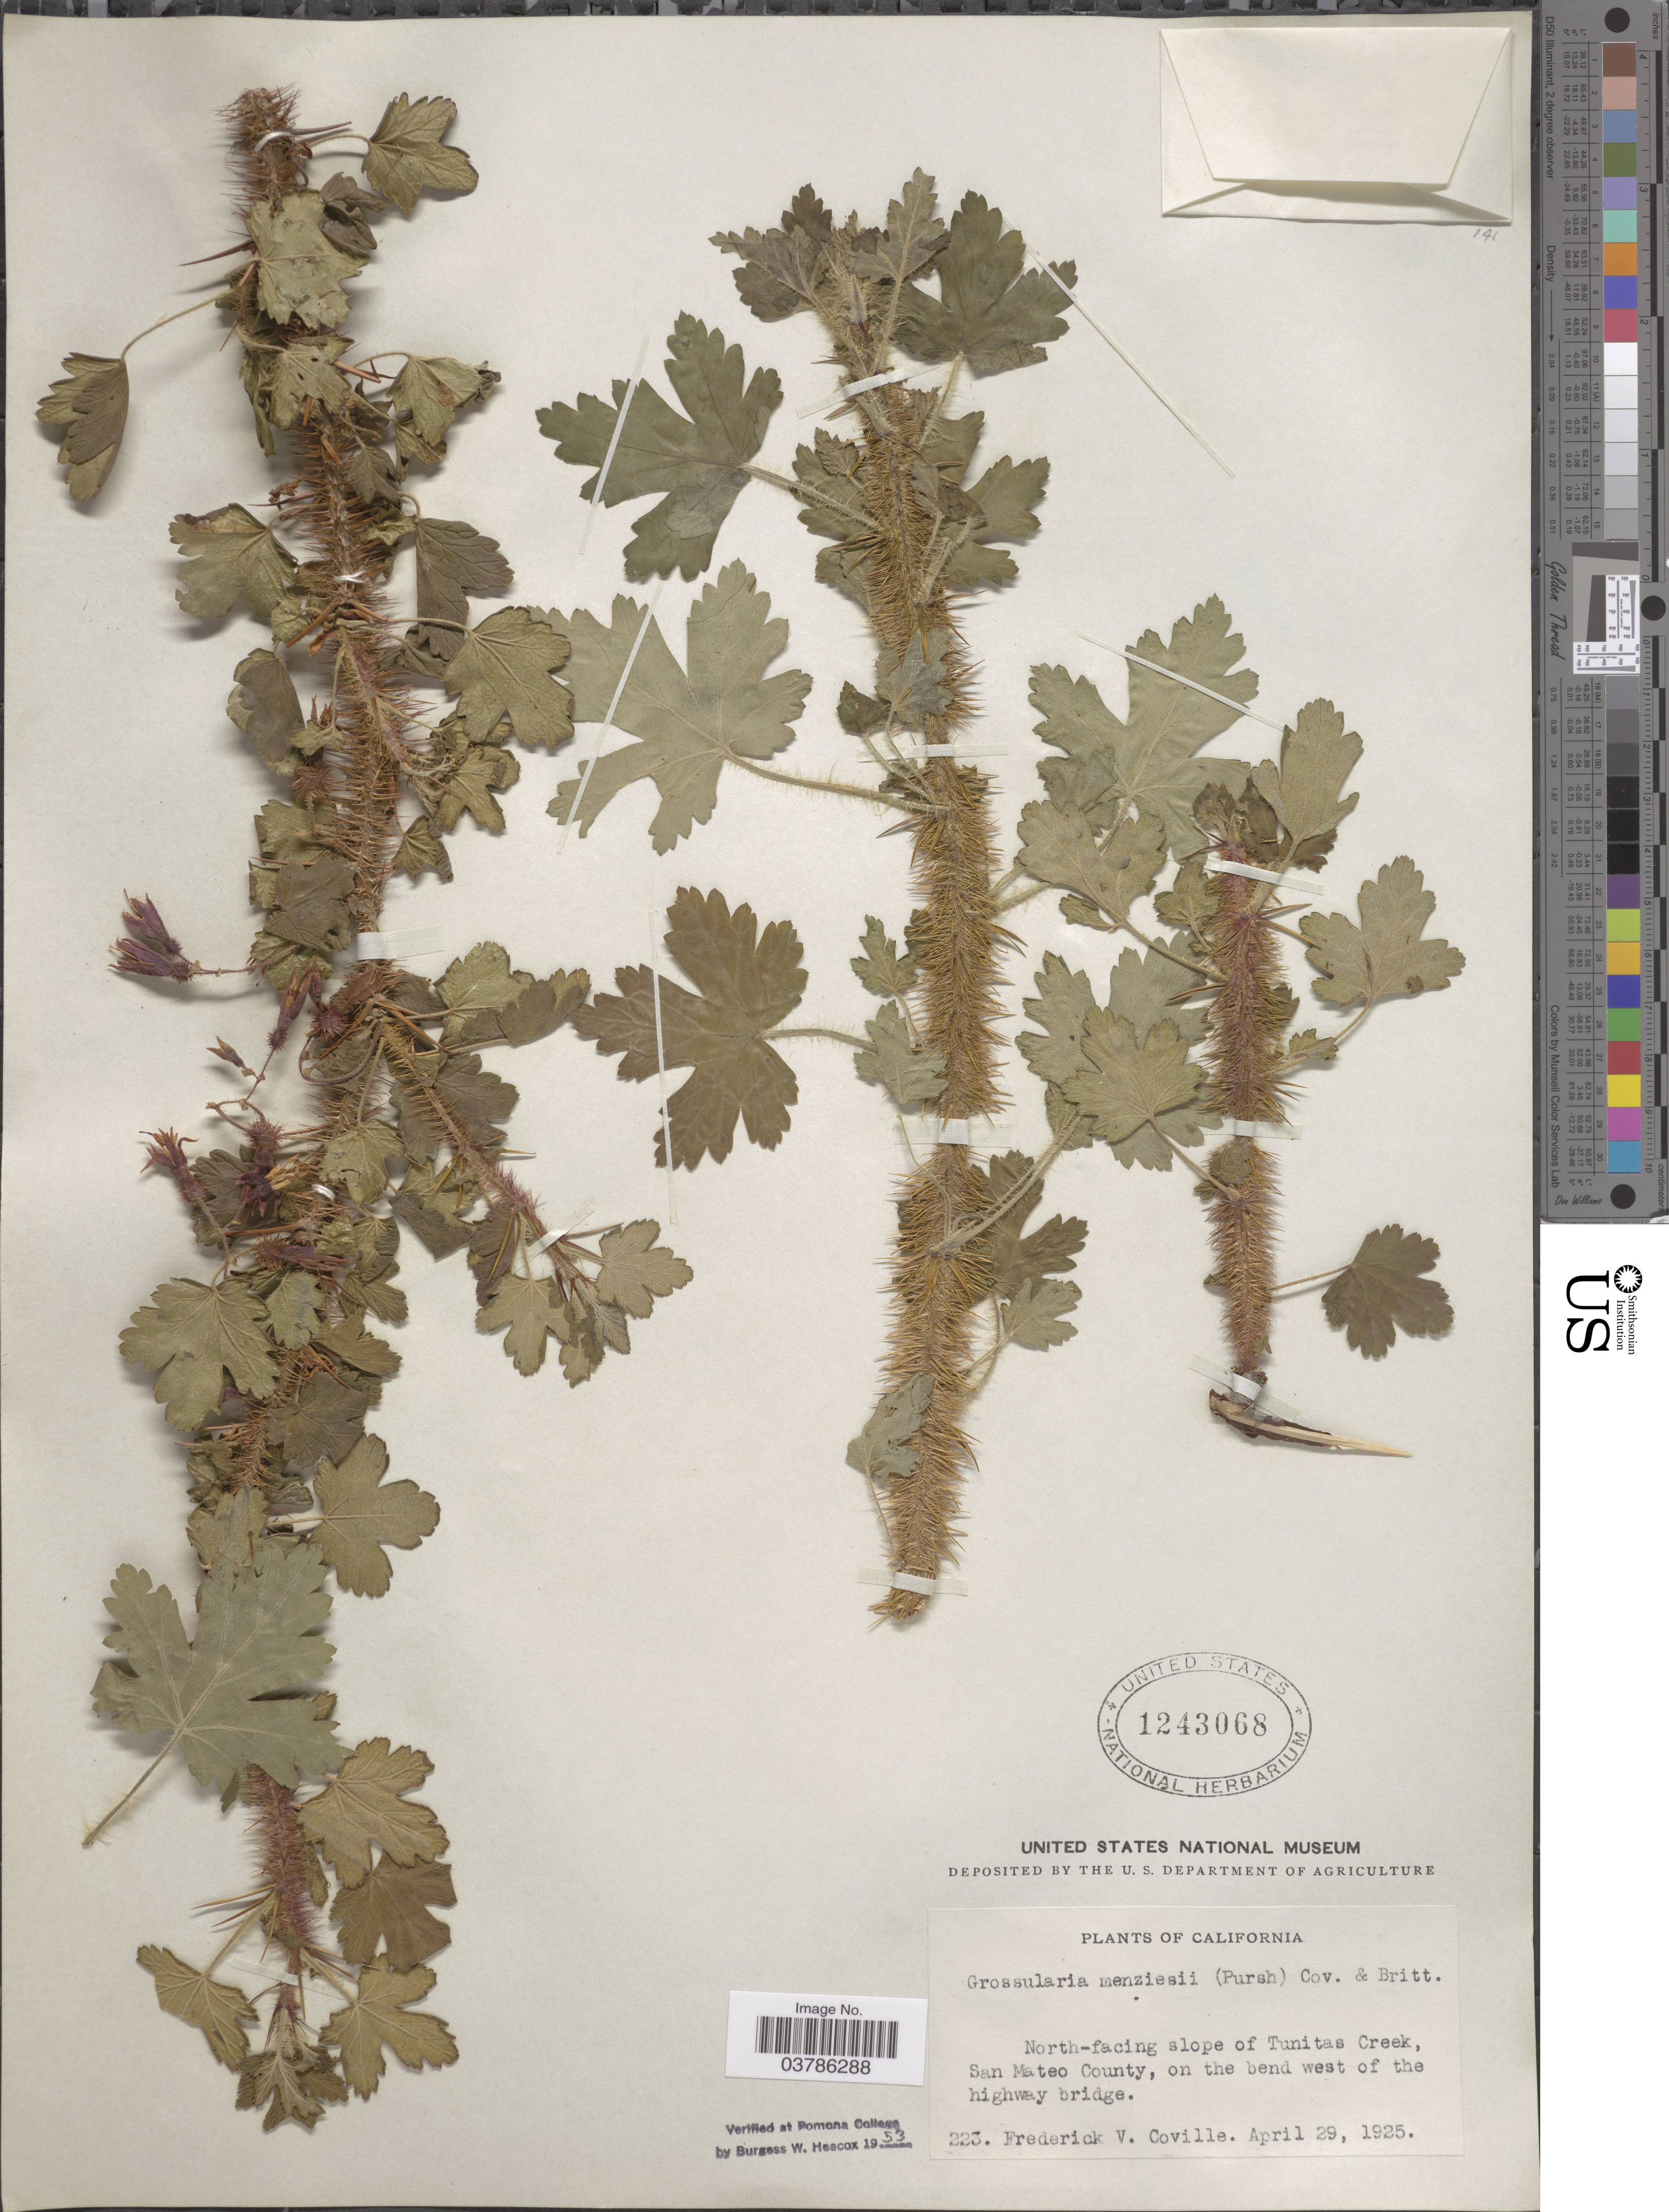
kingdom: Plantae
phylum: Tracheophyta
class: Magnoliopsida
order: Saxifragales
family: Grossulariaceae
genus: Ribes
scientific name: Ribes menziesii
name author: Pursh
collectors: F. V. Coville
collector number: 223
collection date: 1925-04-29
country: United States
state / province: California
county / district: San Mateo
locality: North-facing slope of Tunitas Creek, San Mateo County, on the bend west of the highway bridge.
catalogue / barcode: US 1243068